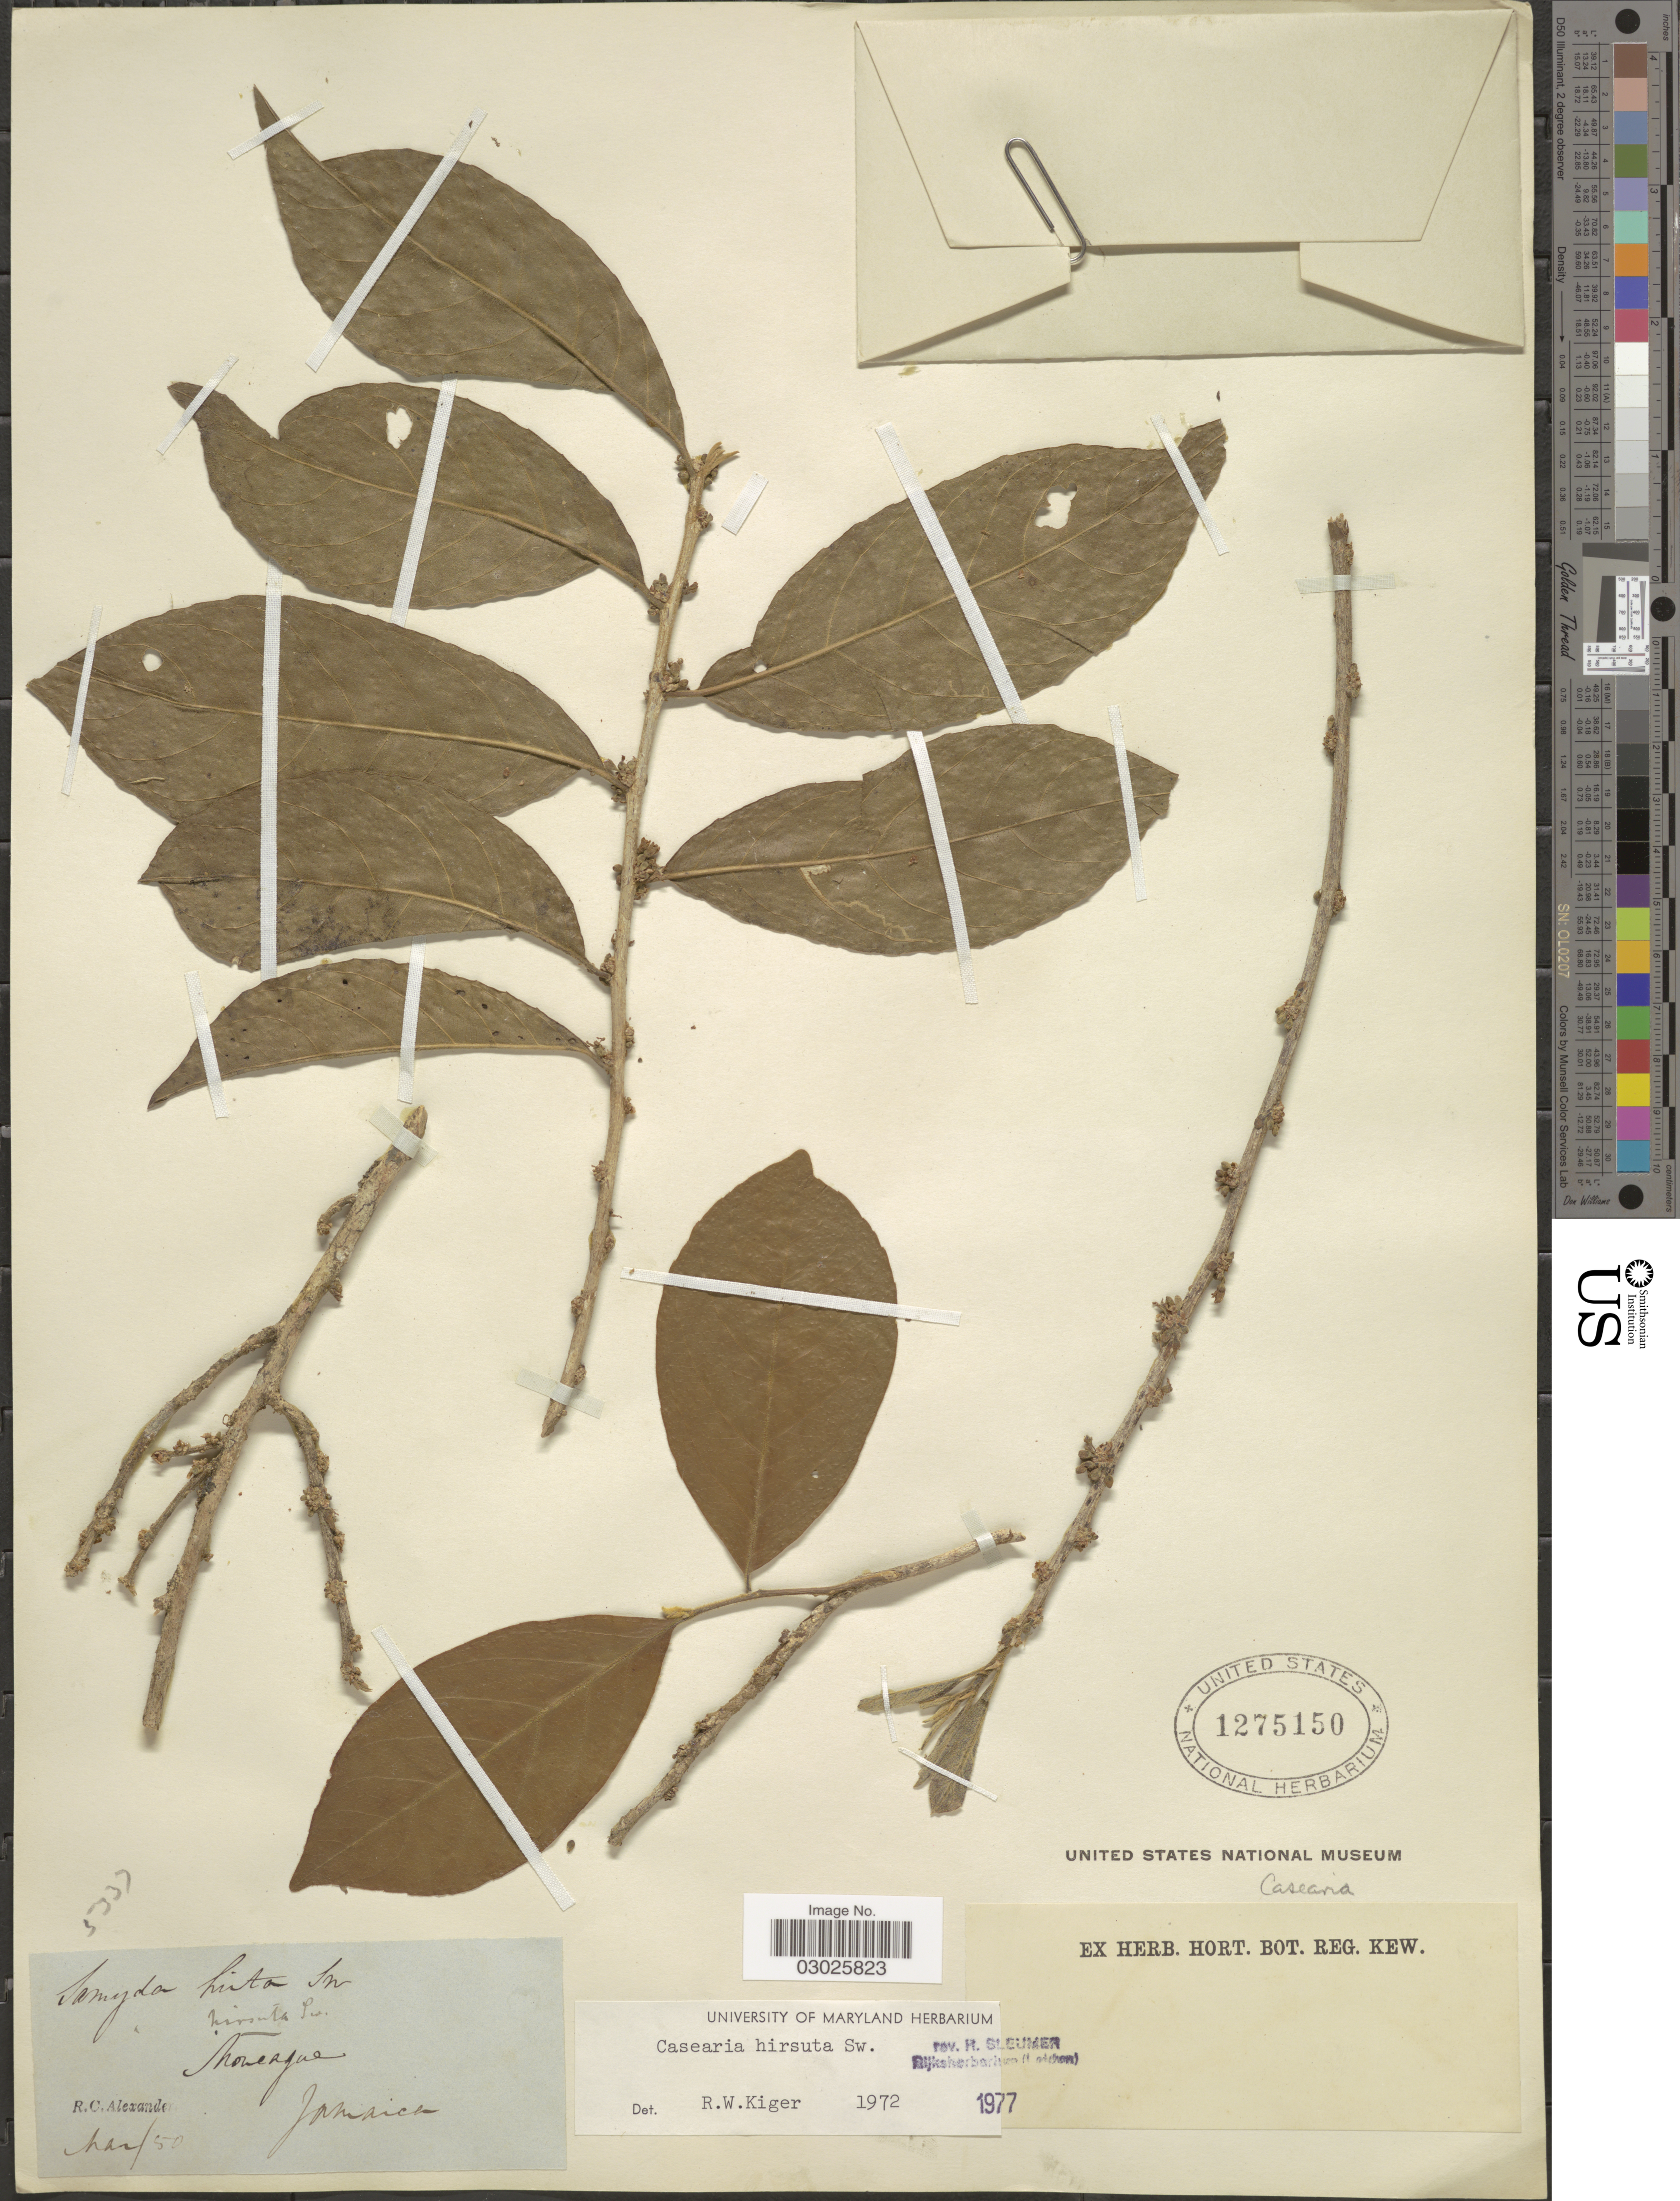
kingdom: Plantae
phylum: Tracheophyta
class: Magnoliopsida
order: Malpighiales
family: Salicaceae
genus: Casearia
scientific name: Casearia hirsuta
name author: Sw.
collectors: R. C. Alexander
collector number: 5337?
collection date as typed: Transcribed d/m/y: /3/50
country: Jamaica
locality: Moneague.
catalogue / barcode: US 1275150